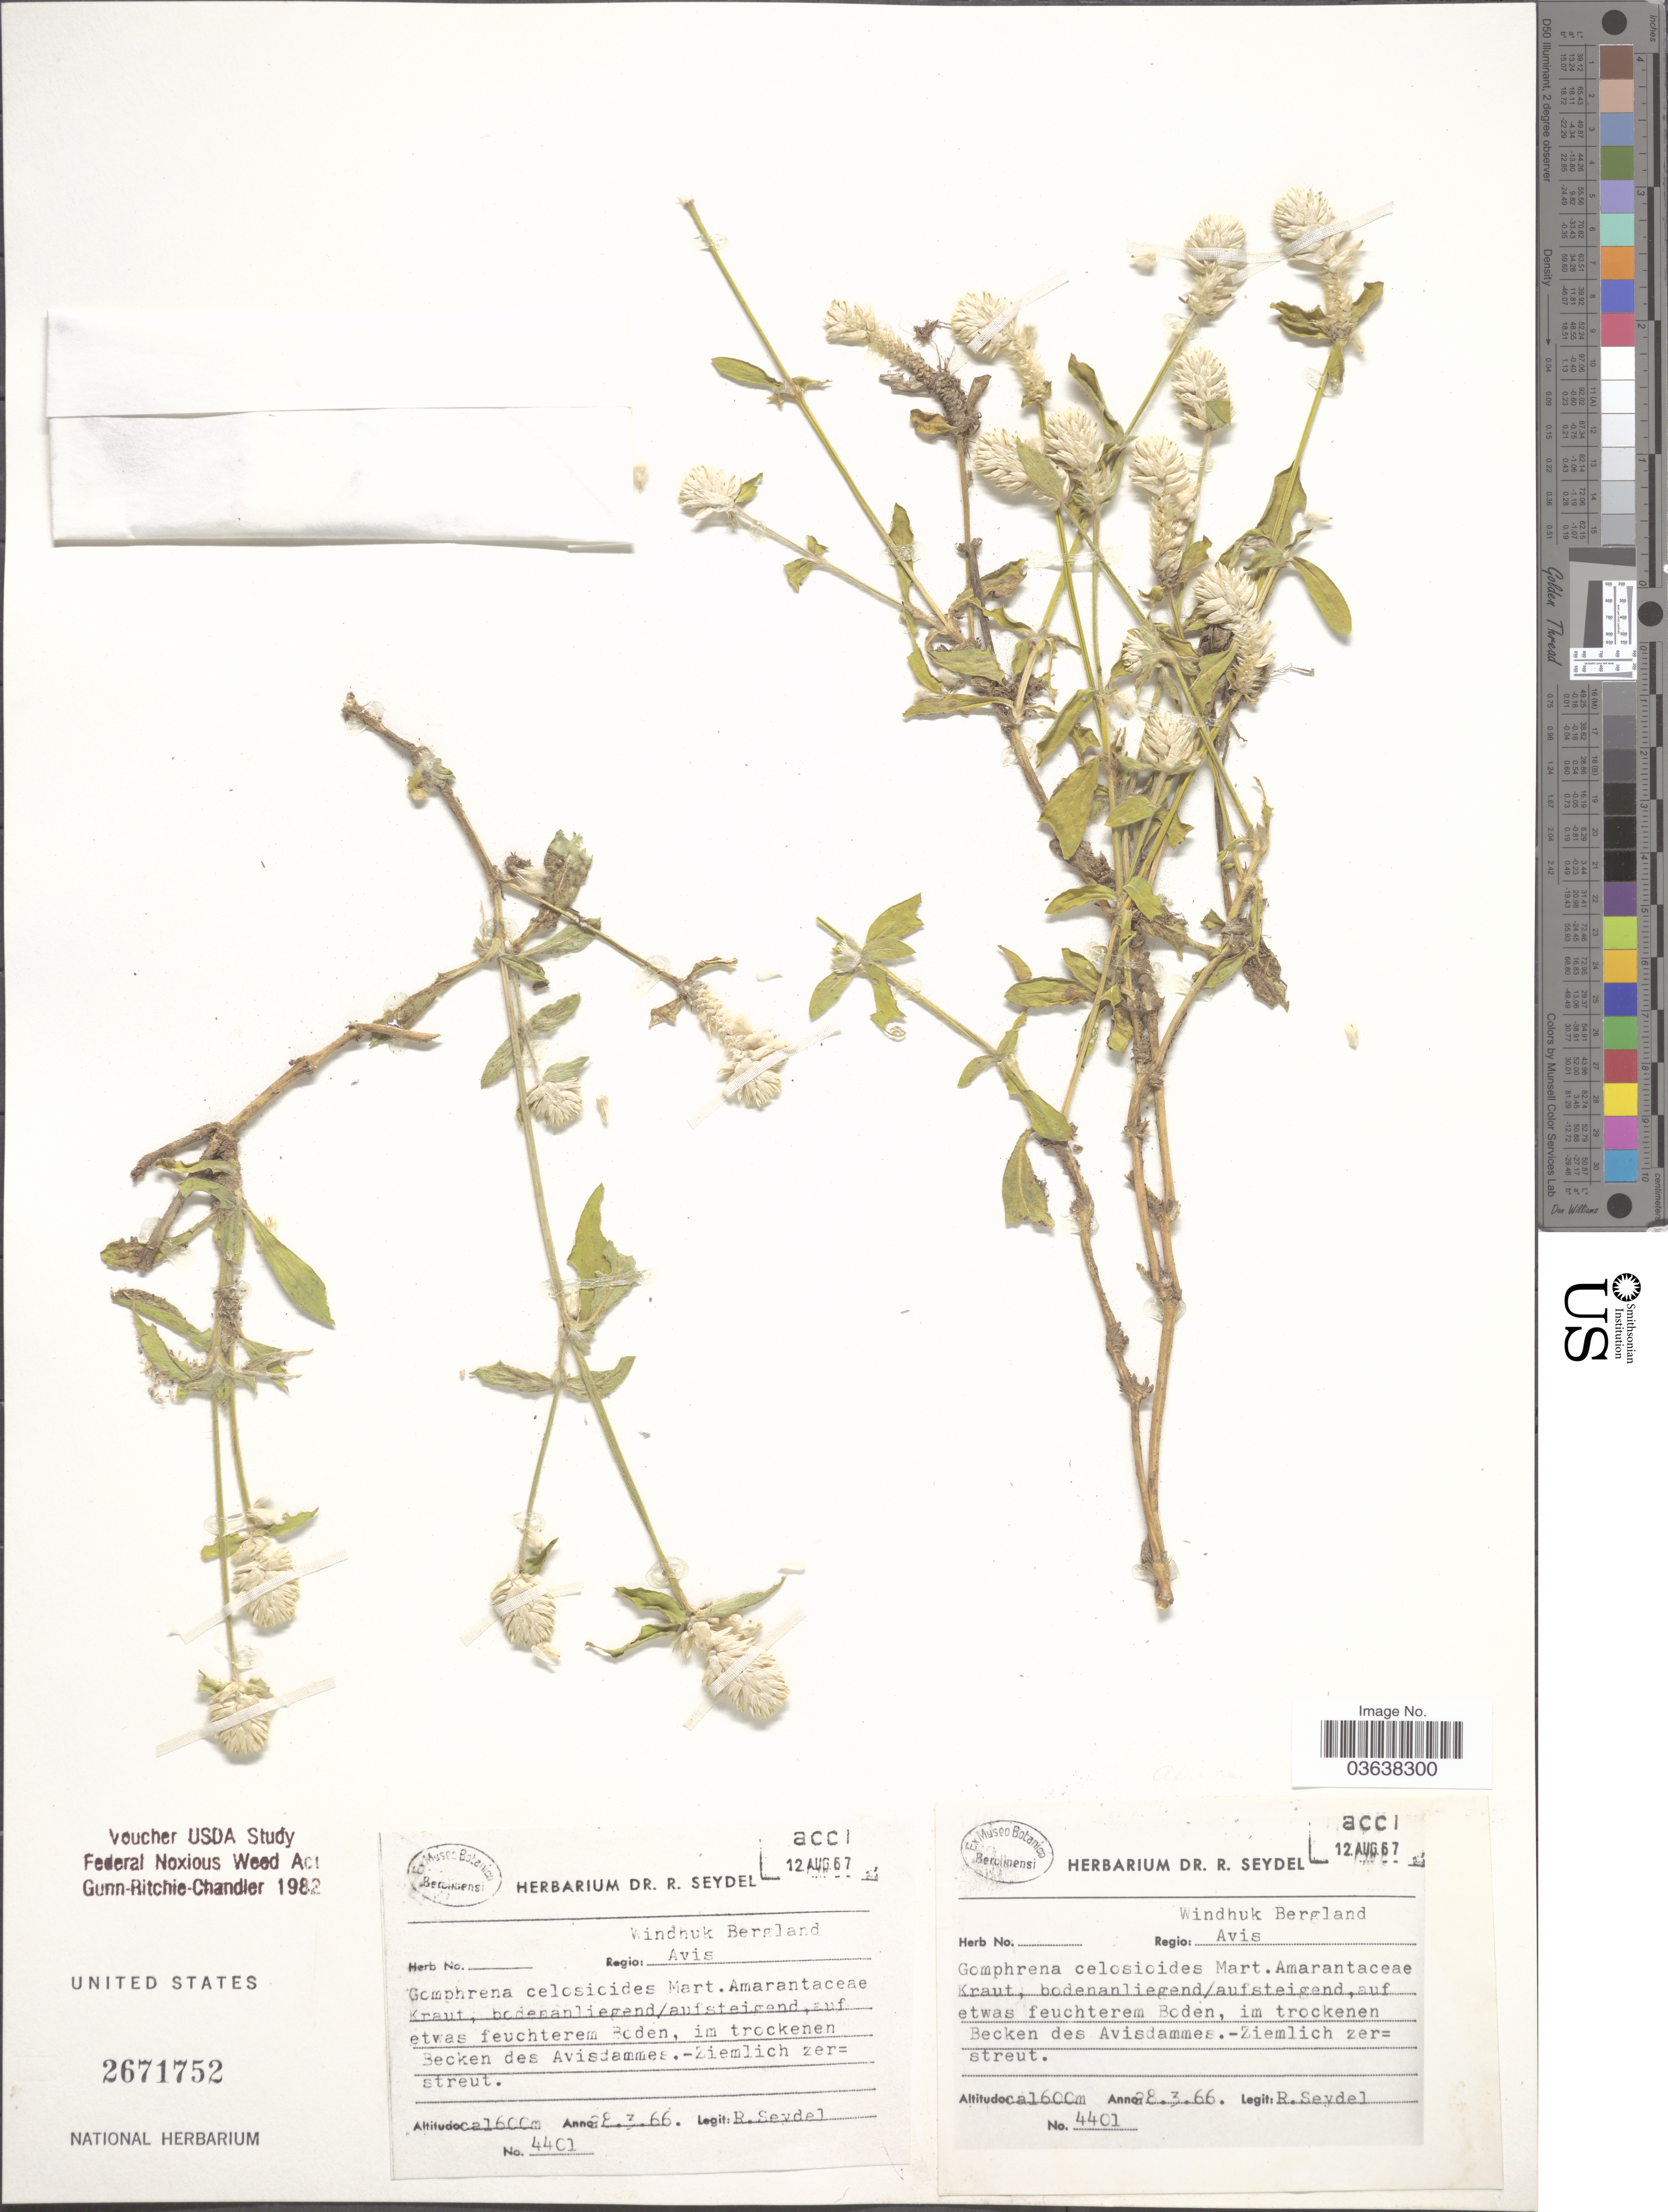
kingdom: Plantae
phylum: Tracheophyta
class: Magnoliopsida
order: Caryophyllales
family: Amaranthaceae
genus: Gomphrena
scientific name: Gomphrena serrata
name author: L.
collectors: R. Seydel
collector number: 4401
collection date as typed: Transcribed d/m/y: 28/3/66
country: Namibia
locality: Windhuk Bergland. Regio Avis.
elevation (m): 1600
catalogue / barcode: US 2671752